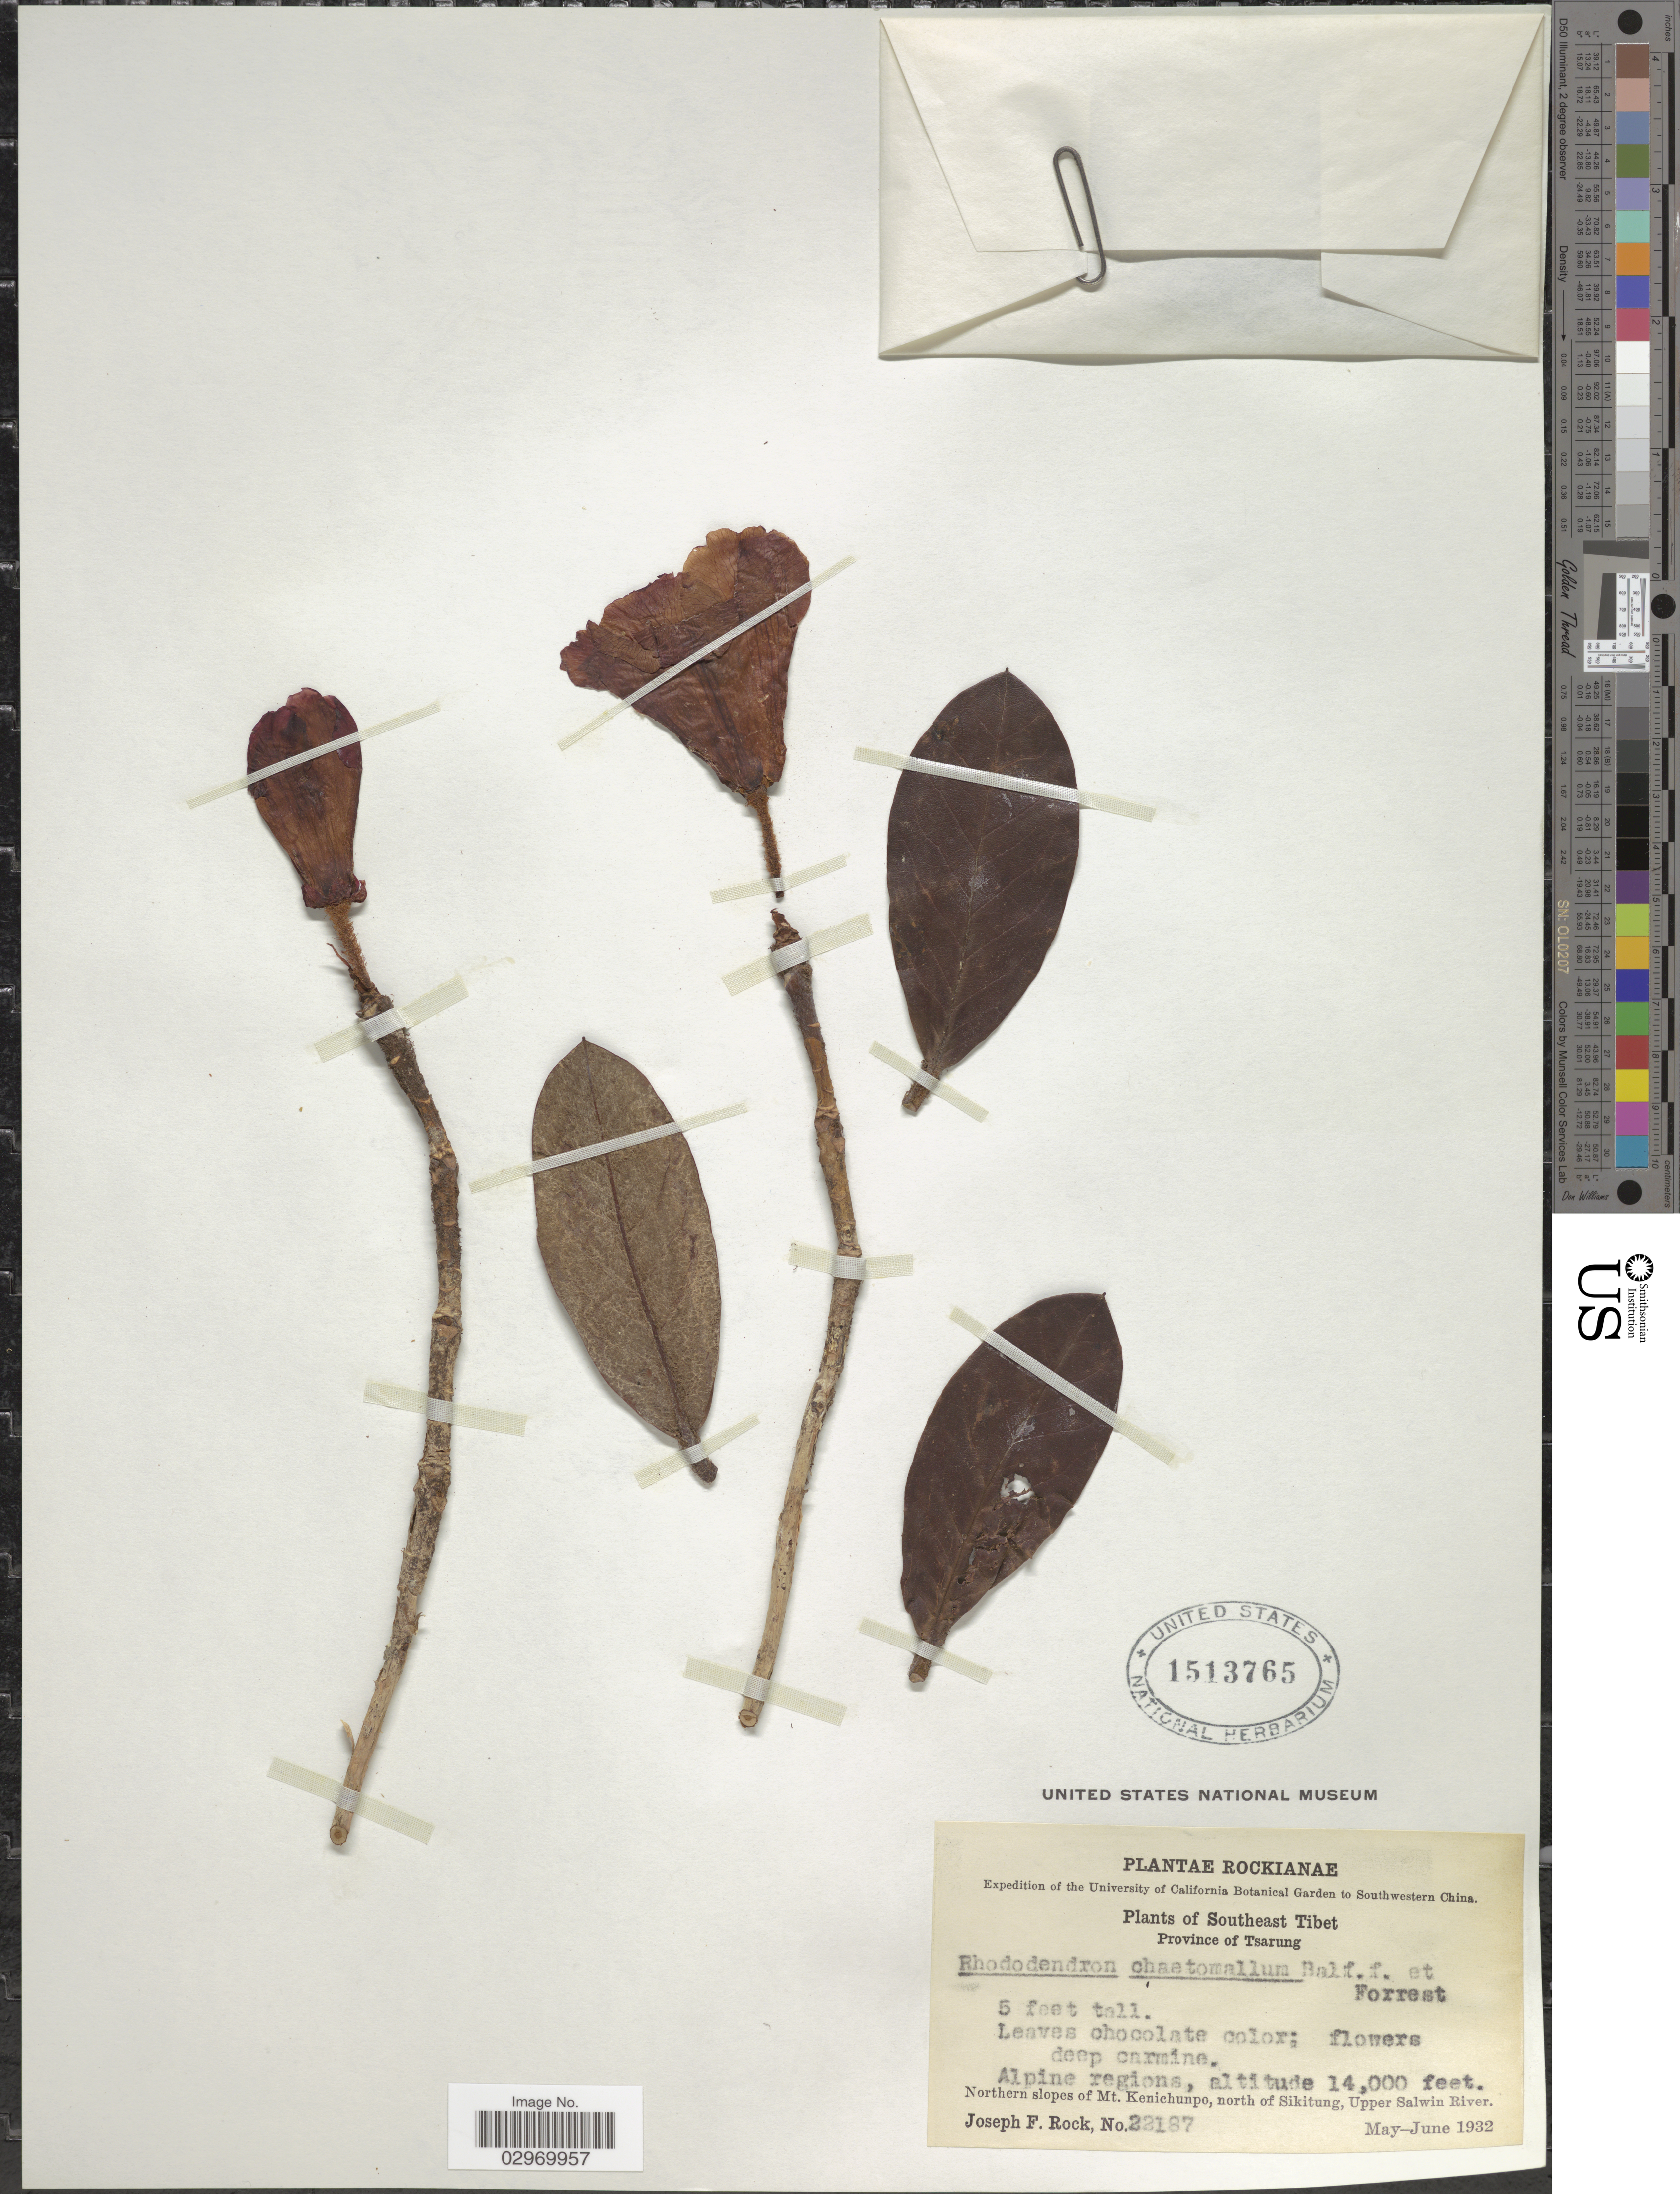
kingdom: Plantae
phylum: Tracheophyta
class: Magnoliopsida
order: Ericales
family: Ericaceae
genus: Rhododendron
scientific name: Rhododendron chaetomallum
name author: Balf. f. & Forrest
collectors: J. F. Rock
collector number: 22187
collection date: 1932-05/1932-06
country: China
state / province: Xizang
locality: Southwestern China. Southeast Tibet, Province of Tsarung, Alpine regions, Northern slopes of Mt. Kenichunpo, north of Sikitung, Upper Salwin River.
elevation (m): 4267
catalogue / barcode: US 1513765